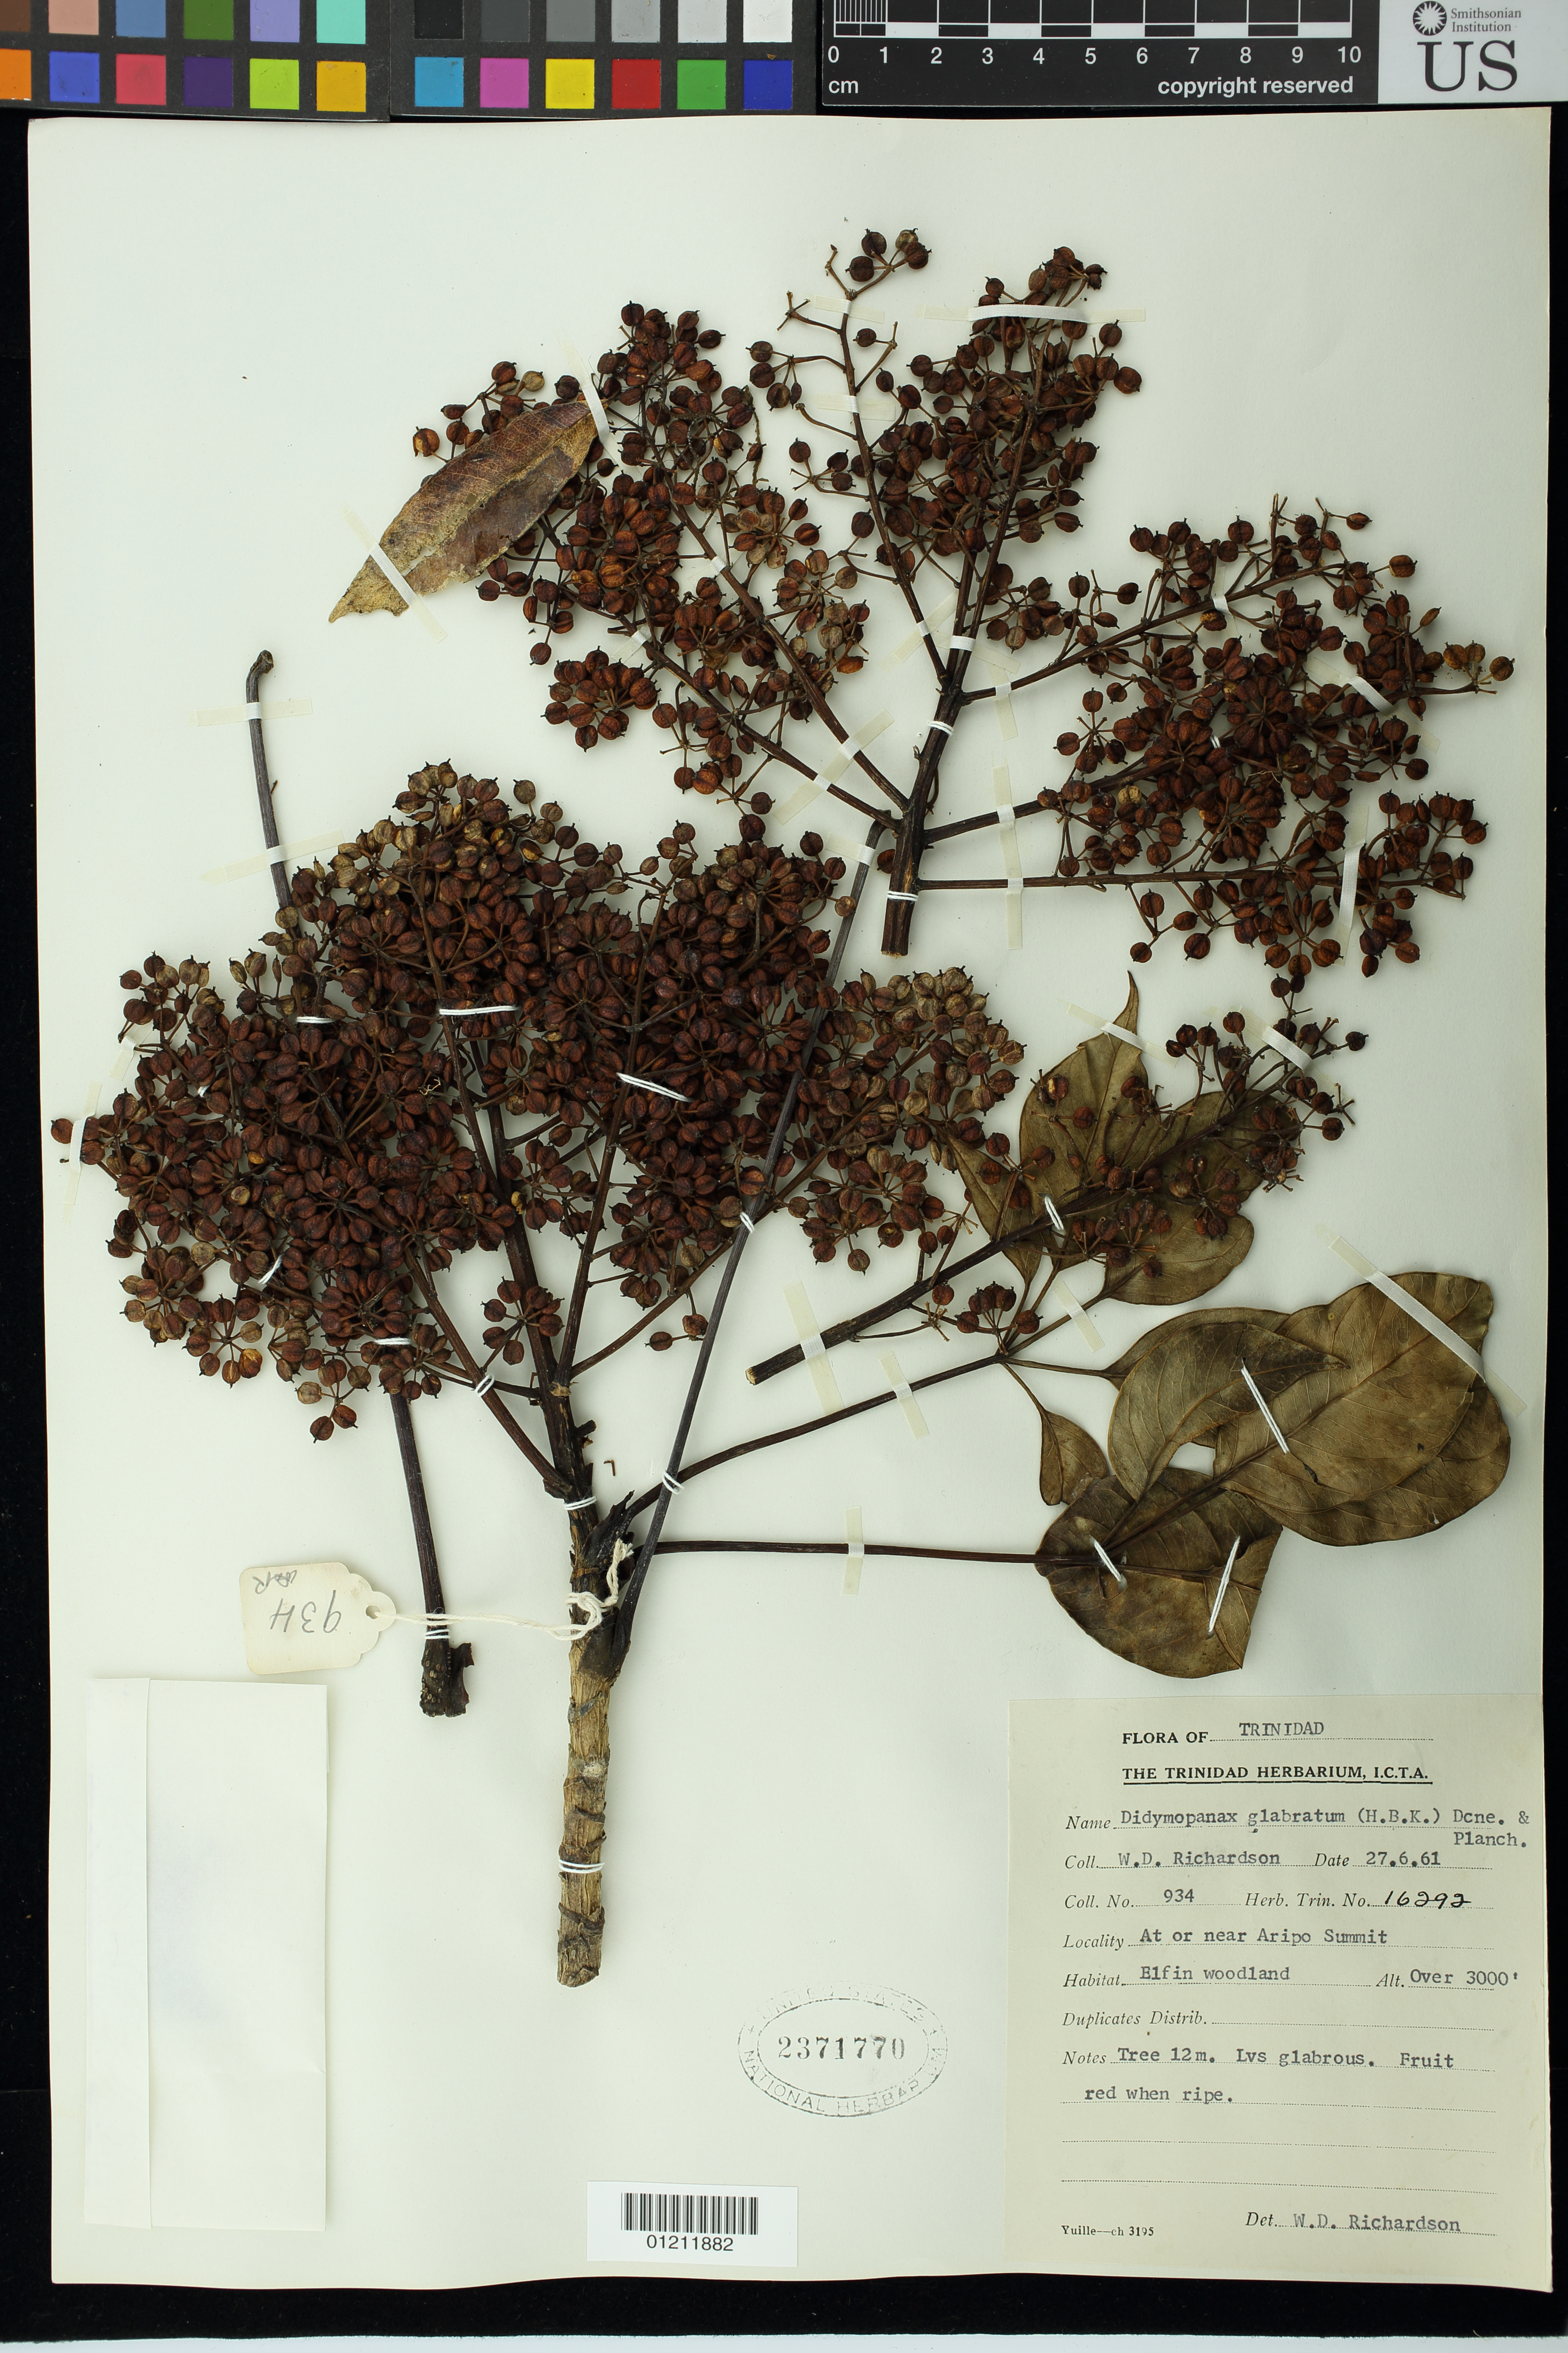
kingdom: Plantae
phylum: Tracheophyta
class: Magnoliopsida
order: Apiales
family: Araliaceae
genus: Schefflera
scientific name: Schefflera glabrata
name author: (Kunth) Frodin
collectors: W. D. Richardson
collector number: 934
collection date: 1961-06-27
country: Trinidad and Tobago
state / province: Saint George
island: Trinidad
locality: At or near Aripo Summit. Elfin woodland.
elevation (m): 914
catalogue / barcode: US 2371770